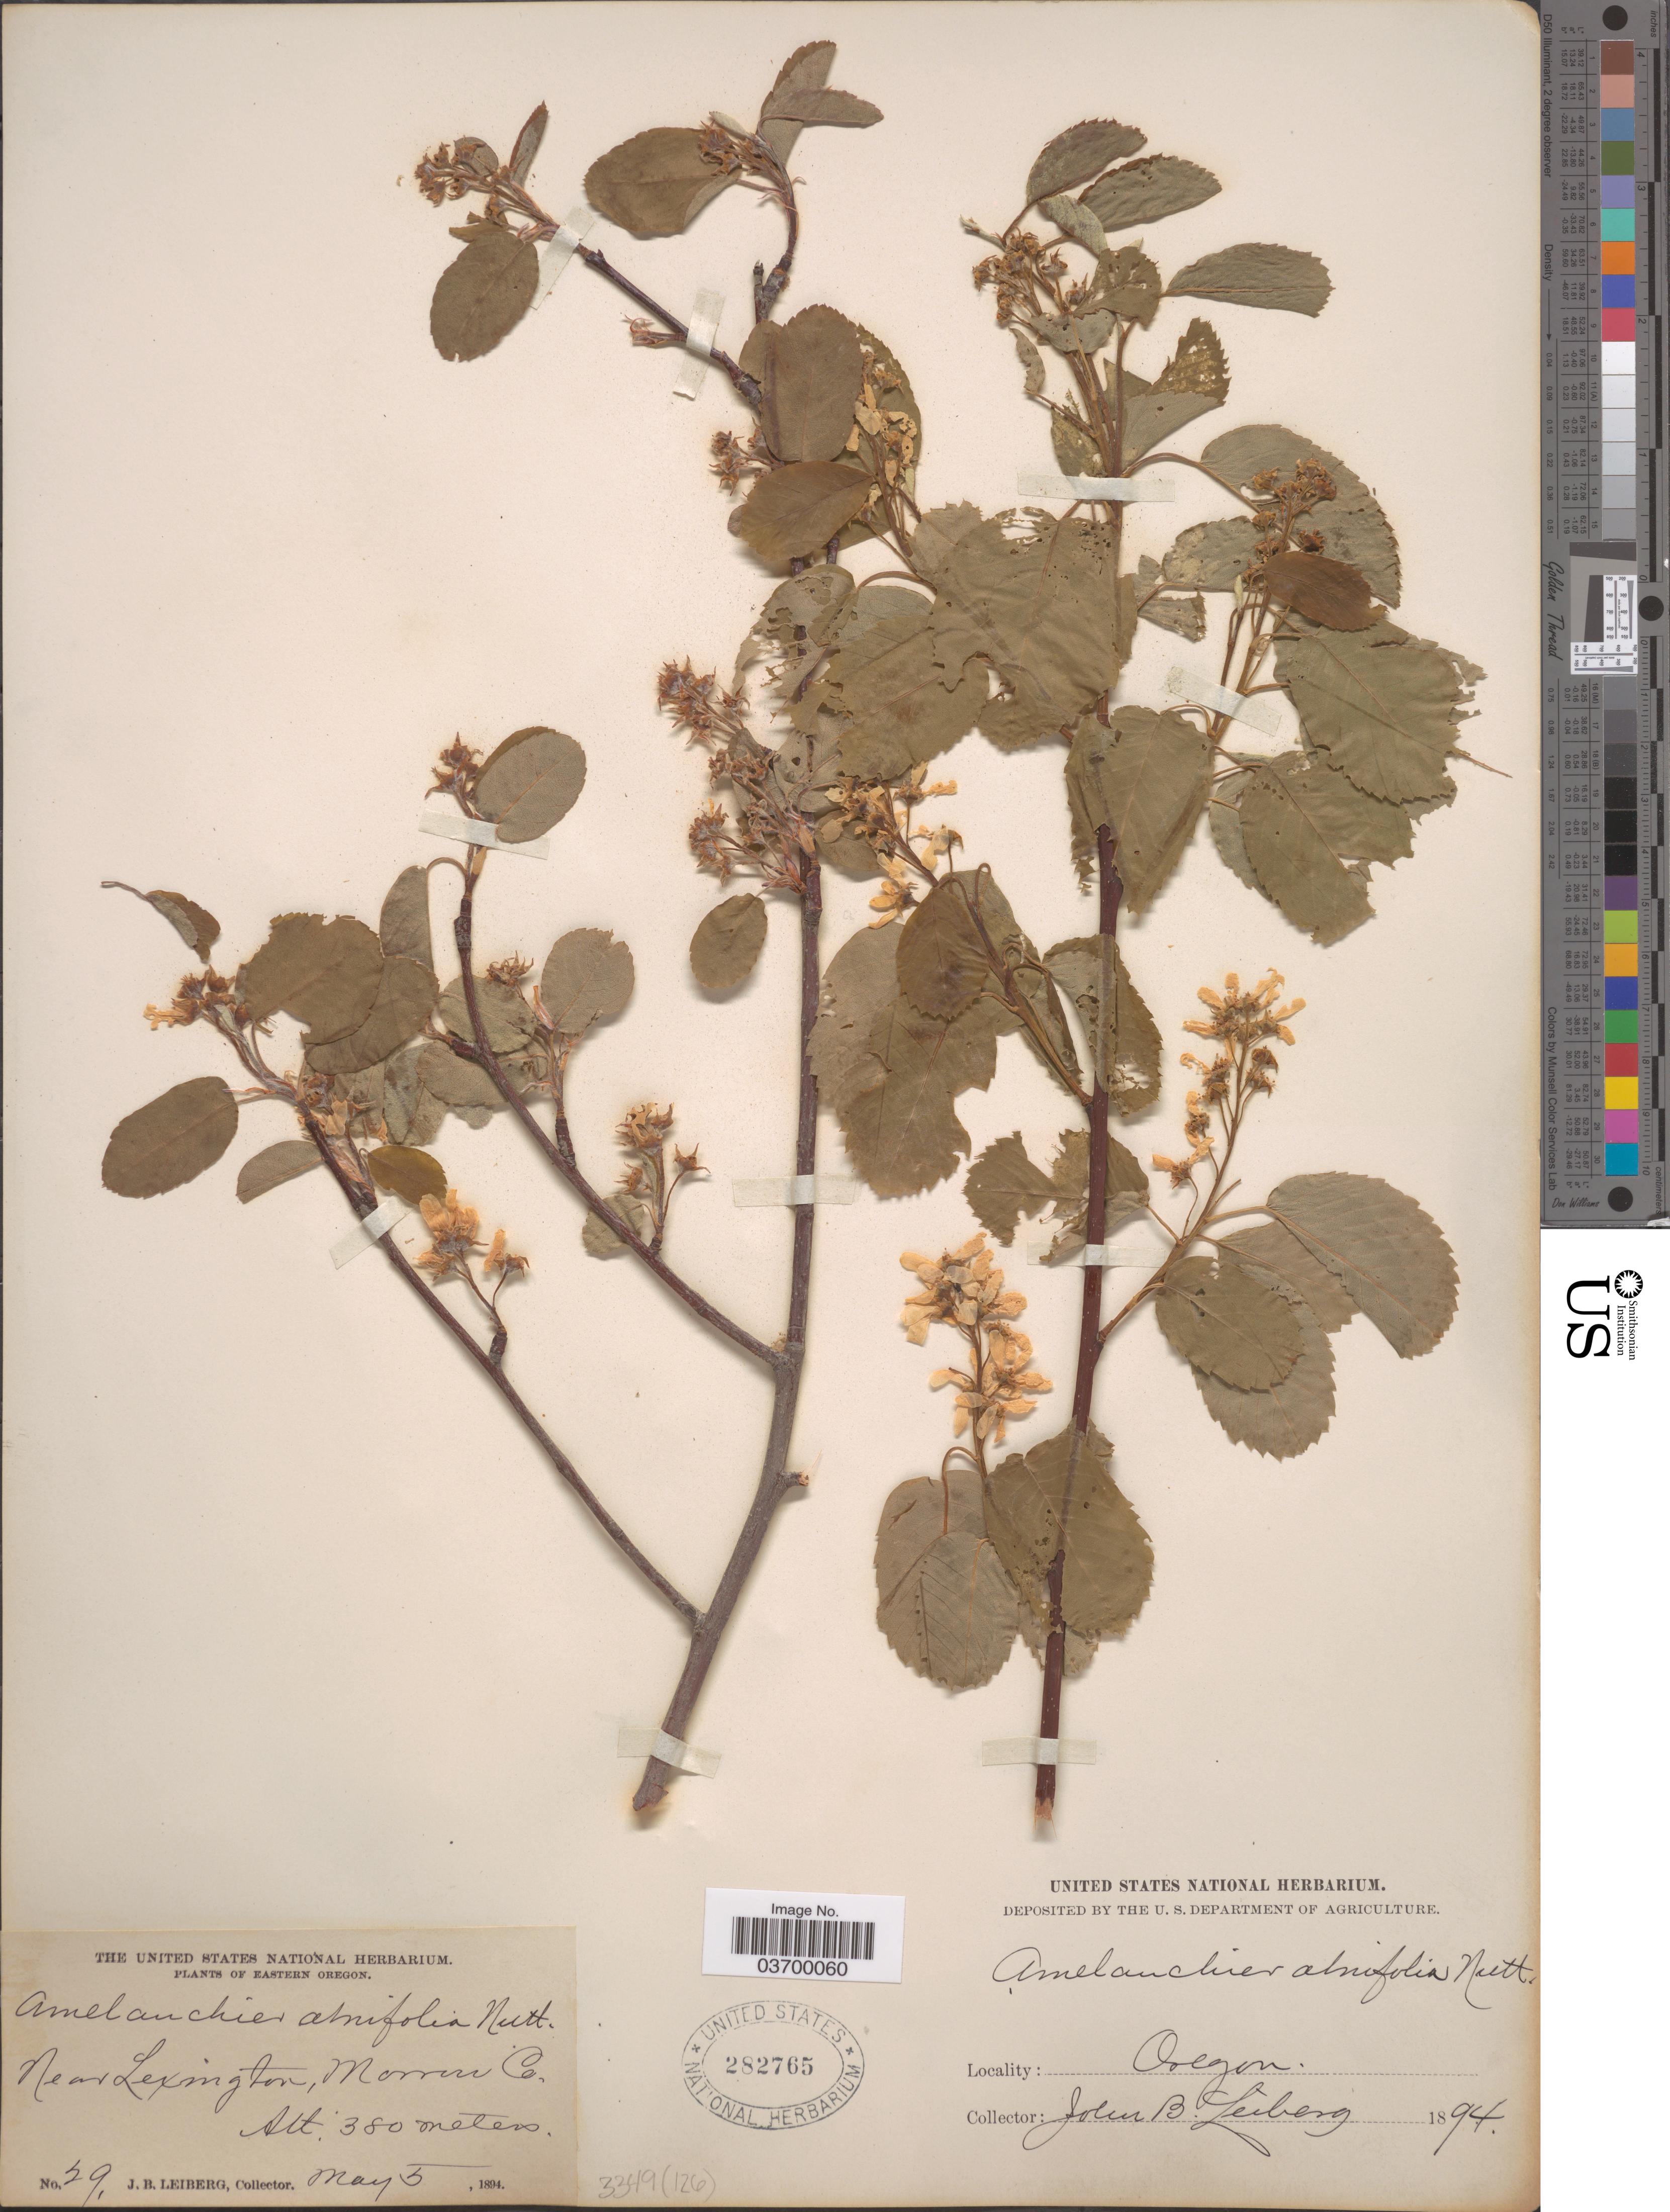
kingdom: Plantae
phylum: Tracheophyta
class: Magnoliopsida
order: Rosales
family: Rosaceae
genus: Amelanchier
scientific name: Amelanchier alnifolia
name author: (Nutt.) Nutt. ex M. Roem.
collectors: J. B. Leiberg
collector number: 29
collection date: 1894-05-05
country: United States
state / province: Oregon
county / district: Morrow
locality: Eastern Oregon. Near Lexington, Morrow Co.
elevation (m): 380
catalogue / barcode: US 282765